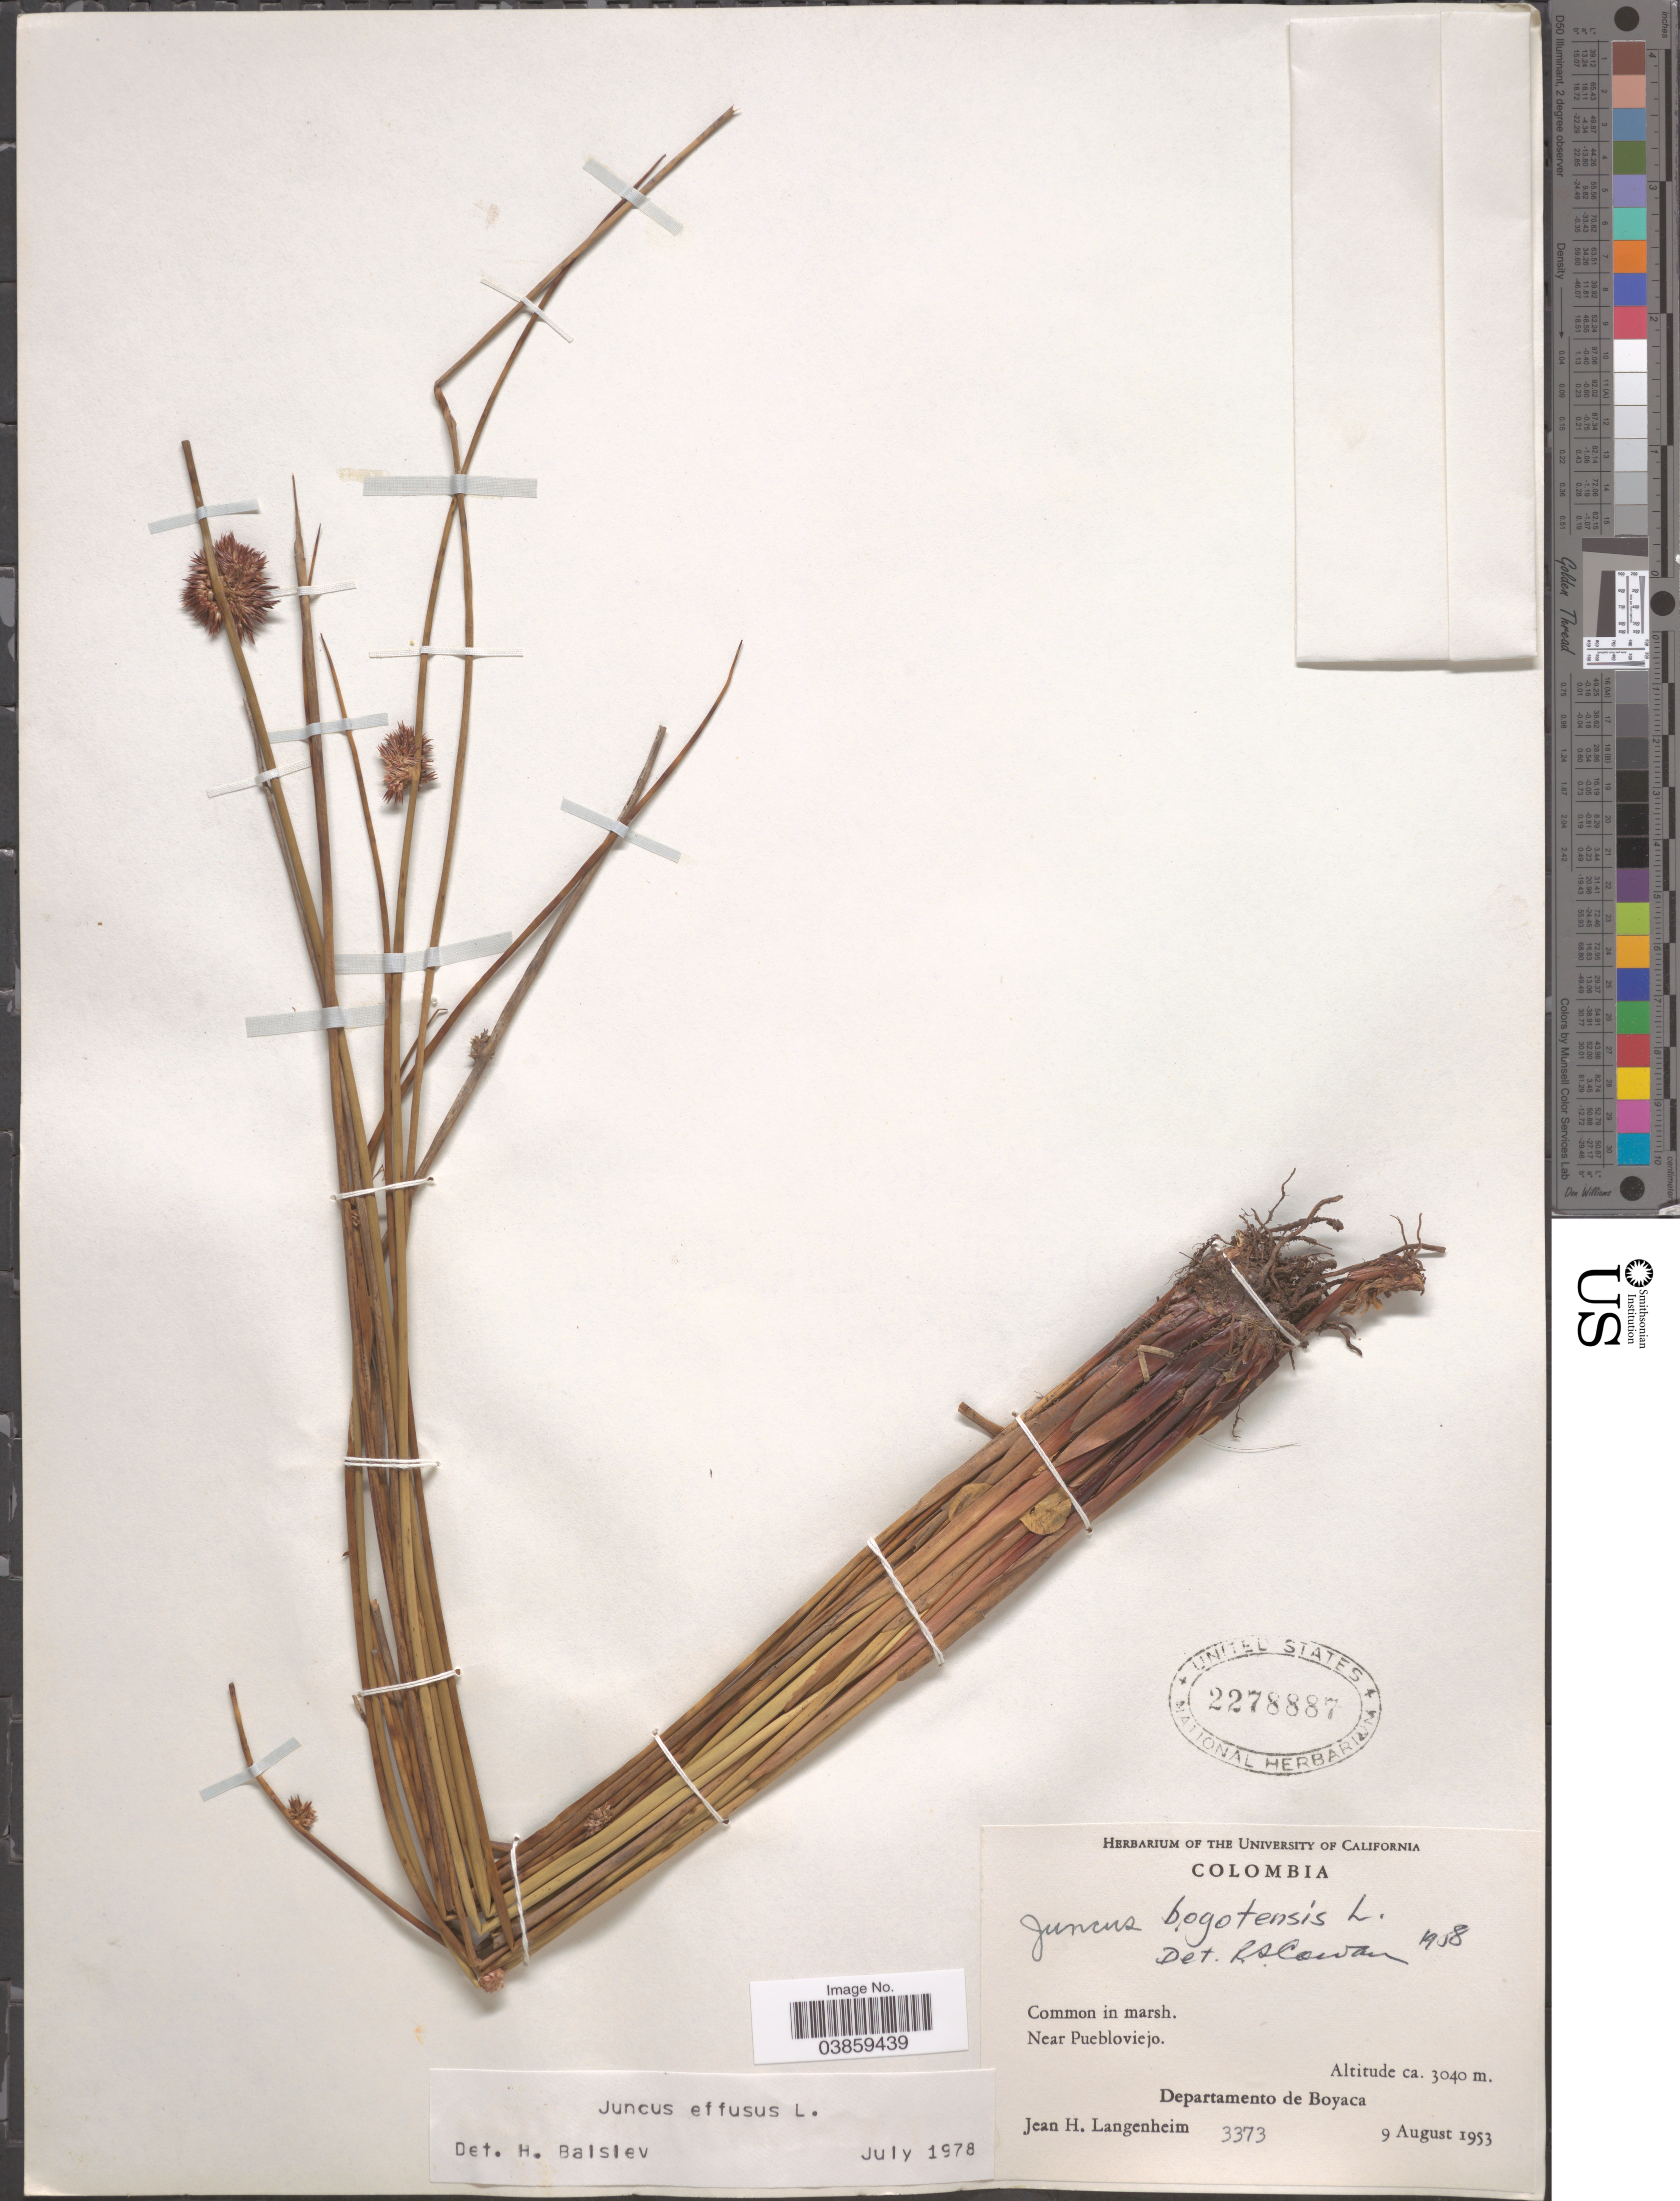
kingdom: Plantae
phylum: Tracheophyta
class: Liliopsida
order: Poales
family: Juncaceae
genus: Juncus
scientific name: Juncus effusus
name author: L.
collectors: J. H. Langenheim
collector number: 3373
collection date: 1953-08-09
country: Colombia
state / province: Boyacá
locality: Near Puebloviejo. Departamento de Boyaca.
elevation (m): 3040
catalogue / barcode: US 2278887